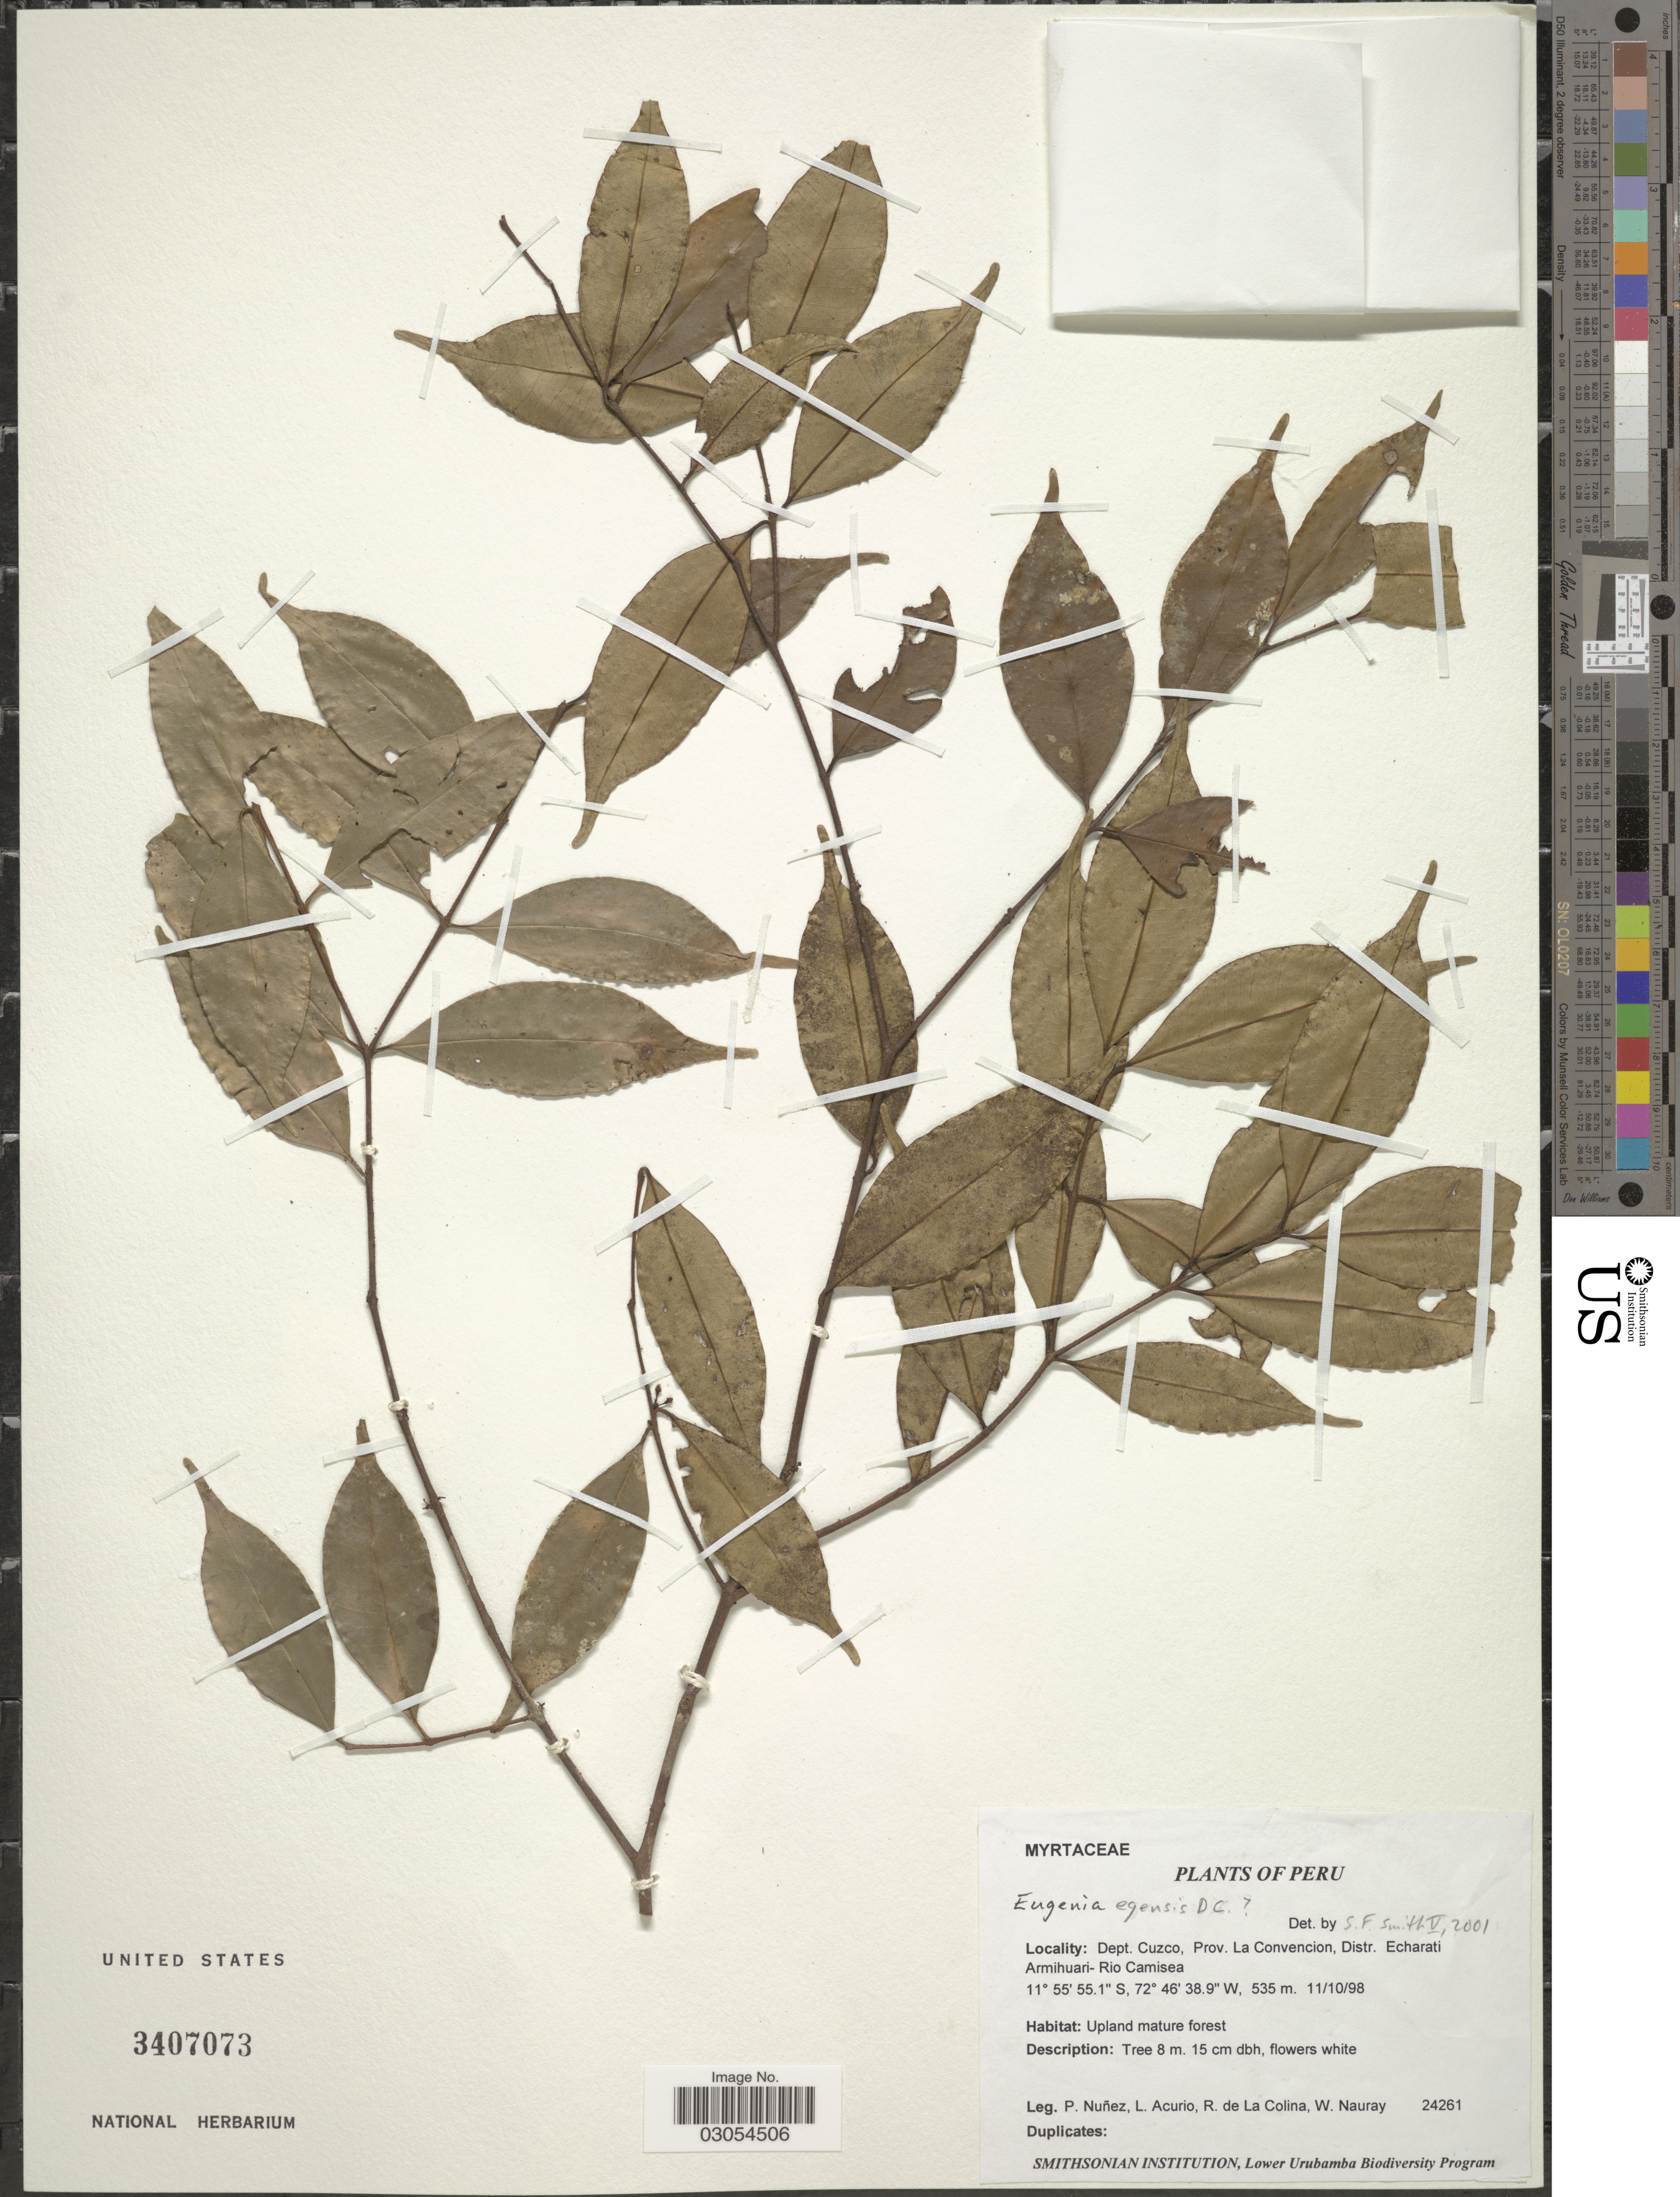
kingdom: Plantae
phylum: Tracheophyta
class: Magnoliopsida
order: Myrtales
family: Myrtaceae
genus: Eugenia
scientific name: Eugenia egensis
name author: DC.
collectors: P. Nuñez V., L. Acurio, R. Colina & W. Nauray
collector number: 24261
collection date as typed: Transcribed d/m/y: 11/10/98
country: Peru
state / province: Cusco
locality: Dept. Cuzco, Prov. La Concepcion, Distr. Echarati Armihuari-Rio Camisea.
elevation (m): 535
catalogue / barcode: US 3407073